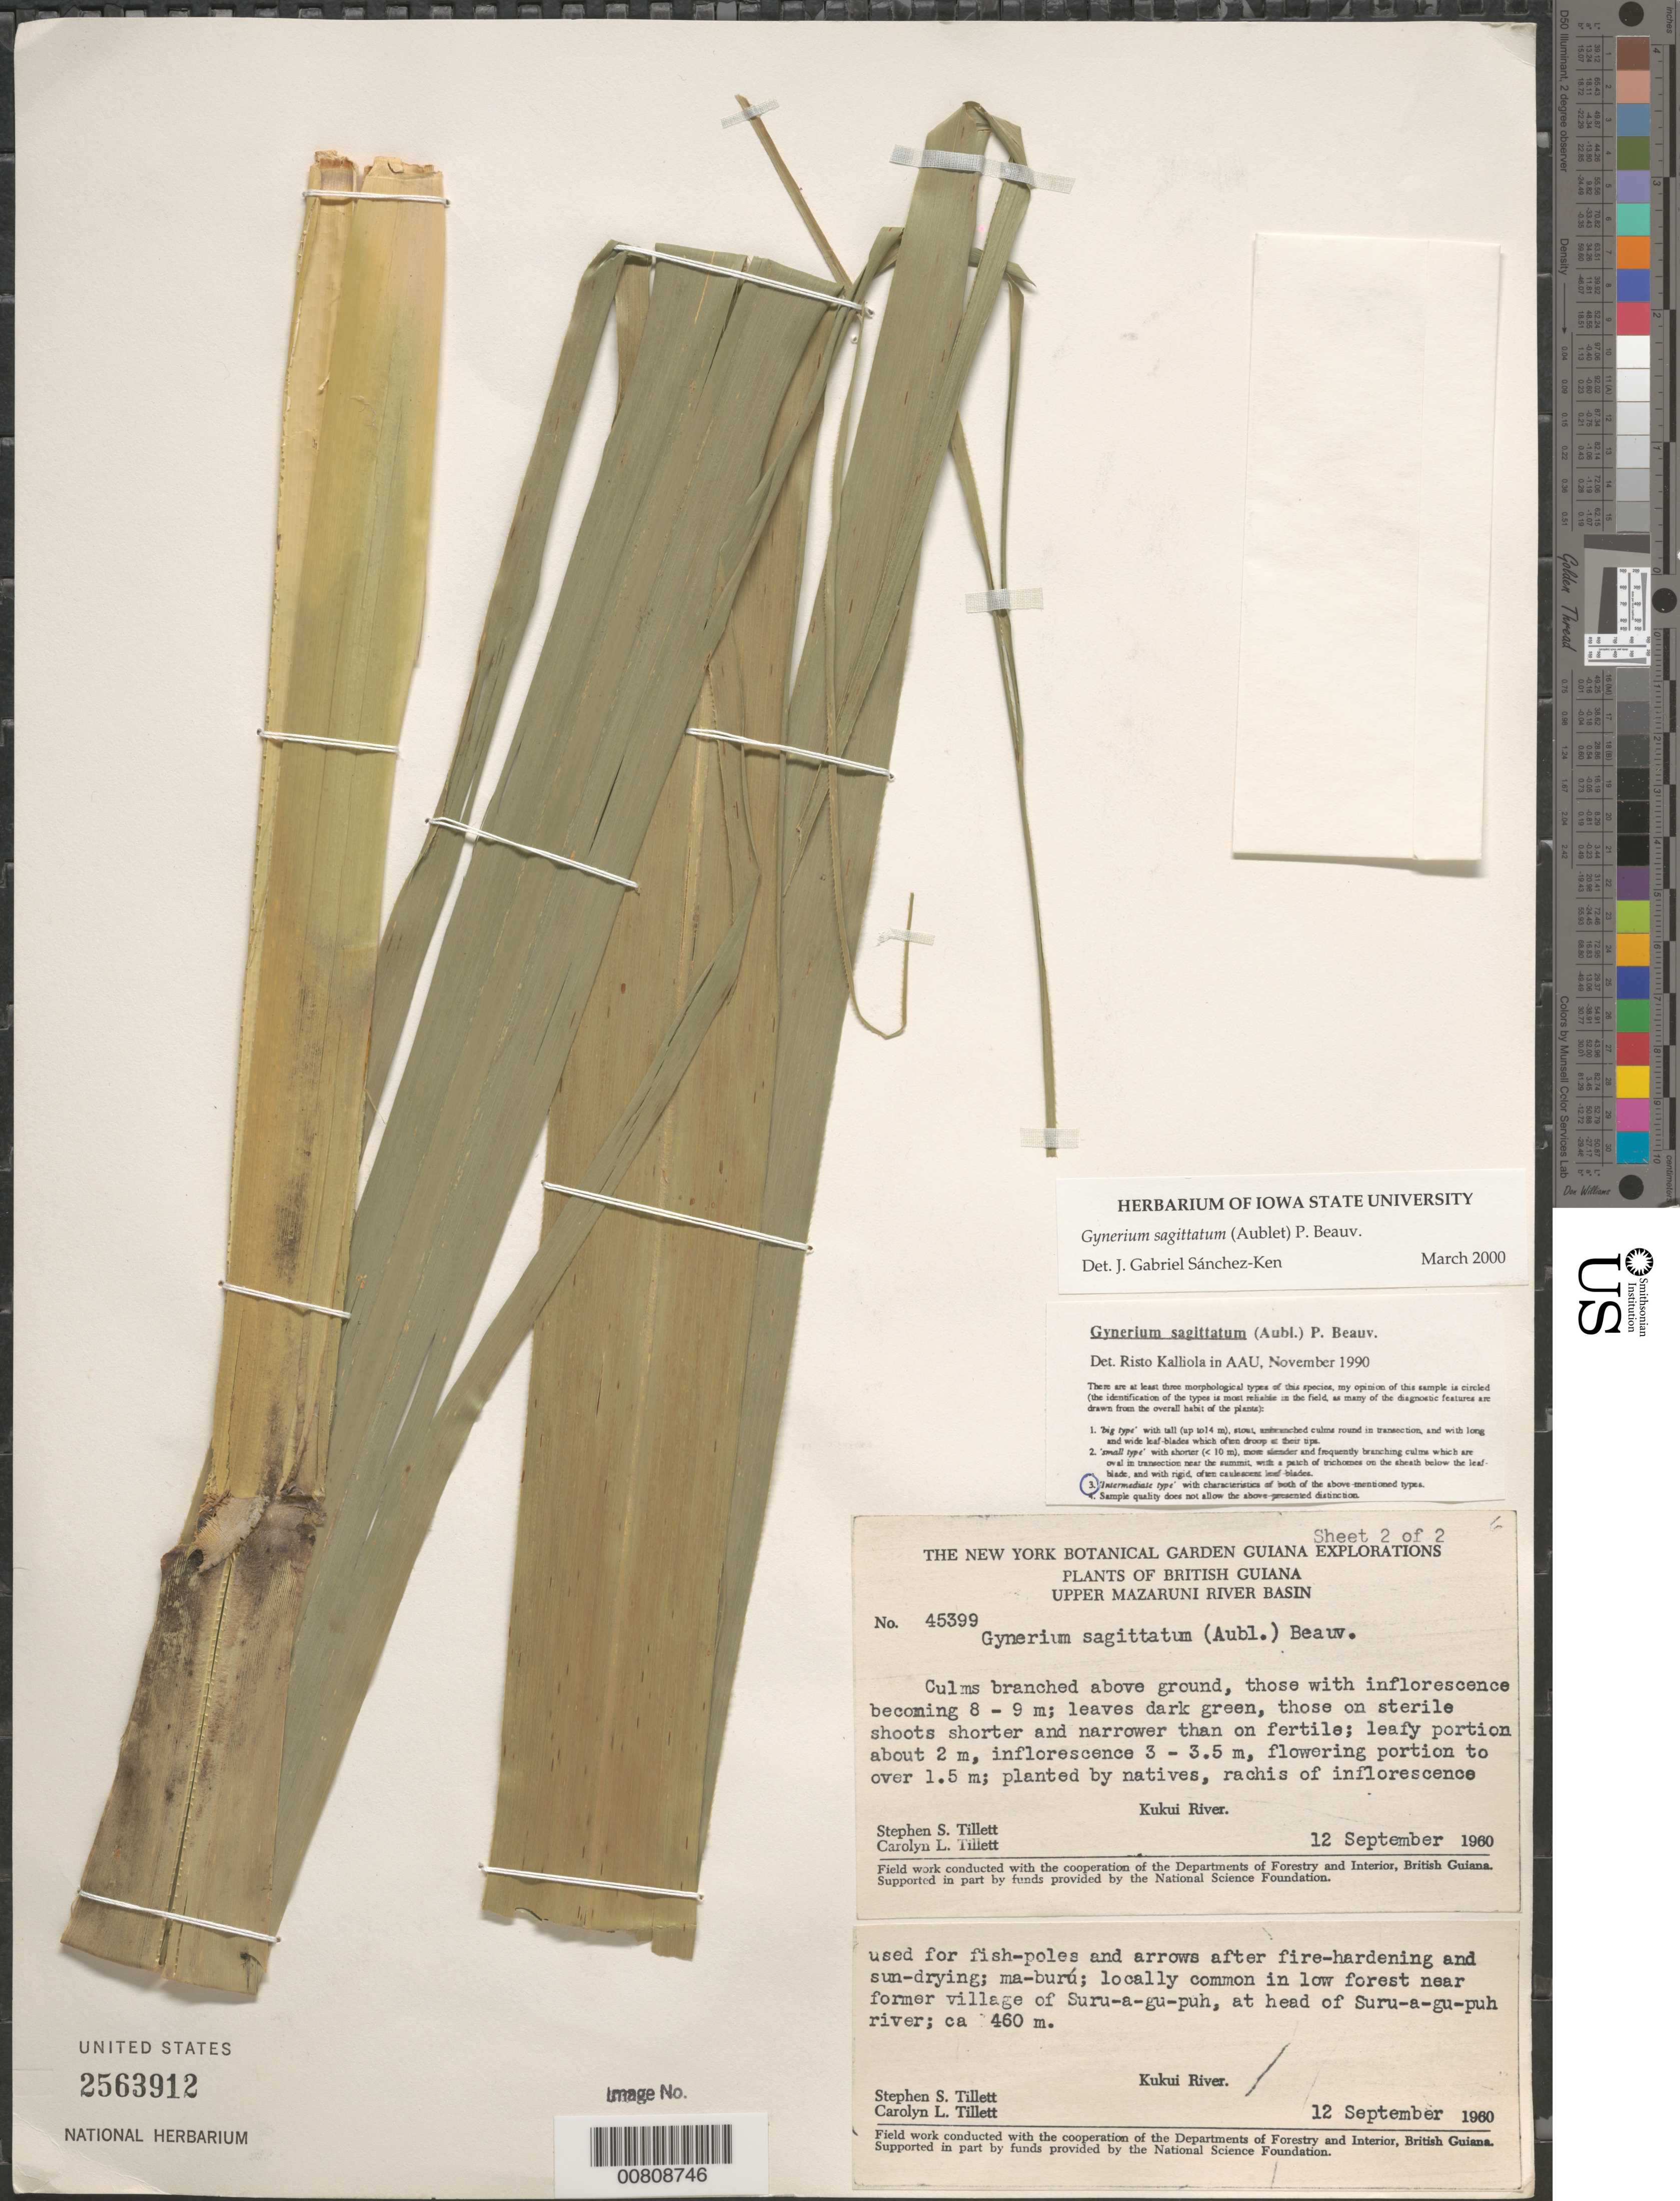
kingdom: Plantae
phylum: Tracheophyta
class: Liliopsida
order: Poales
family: Poaceae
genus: Gynerium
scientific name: Gynerium sagittatum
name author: (Aubl.) P. Beauv.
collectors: S. S. Tillett & C. L. Tillett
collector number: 45399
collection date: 1960-09-12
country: Guyana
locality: Upper Mazaruni River Basin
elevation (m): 460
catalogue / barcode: US 2563912